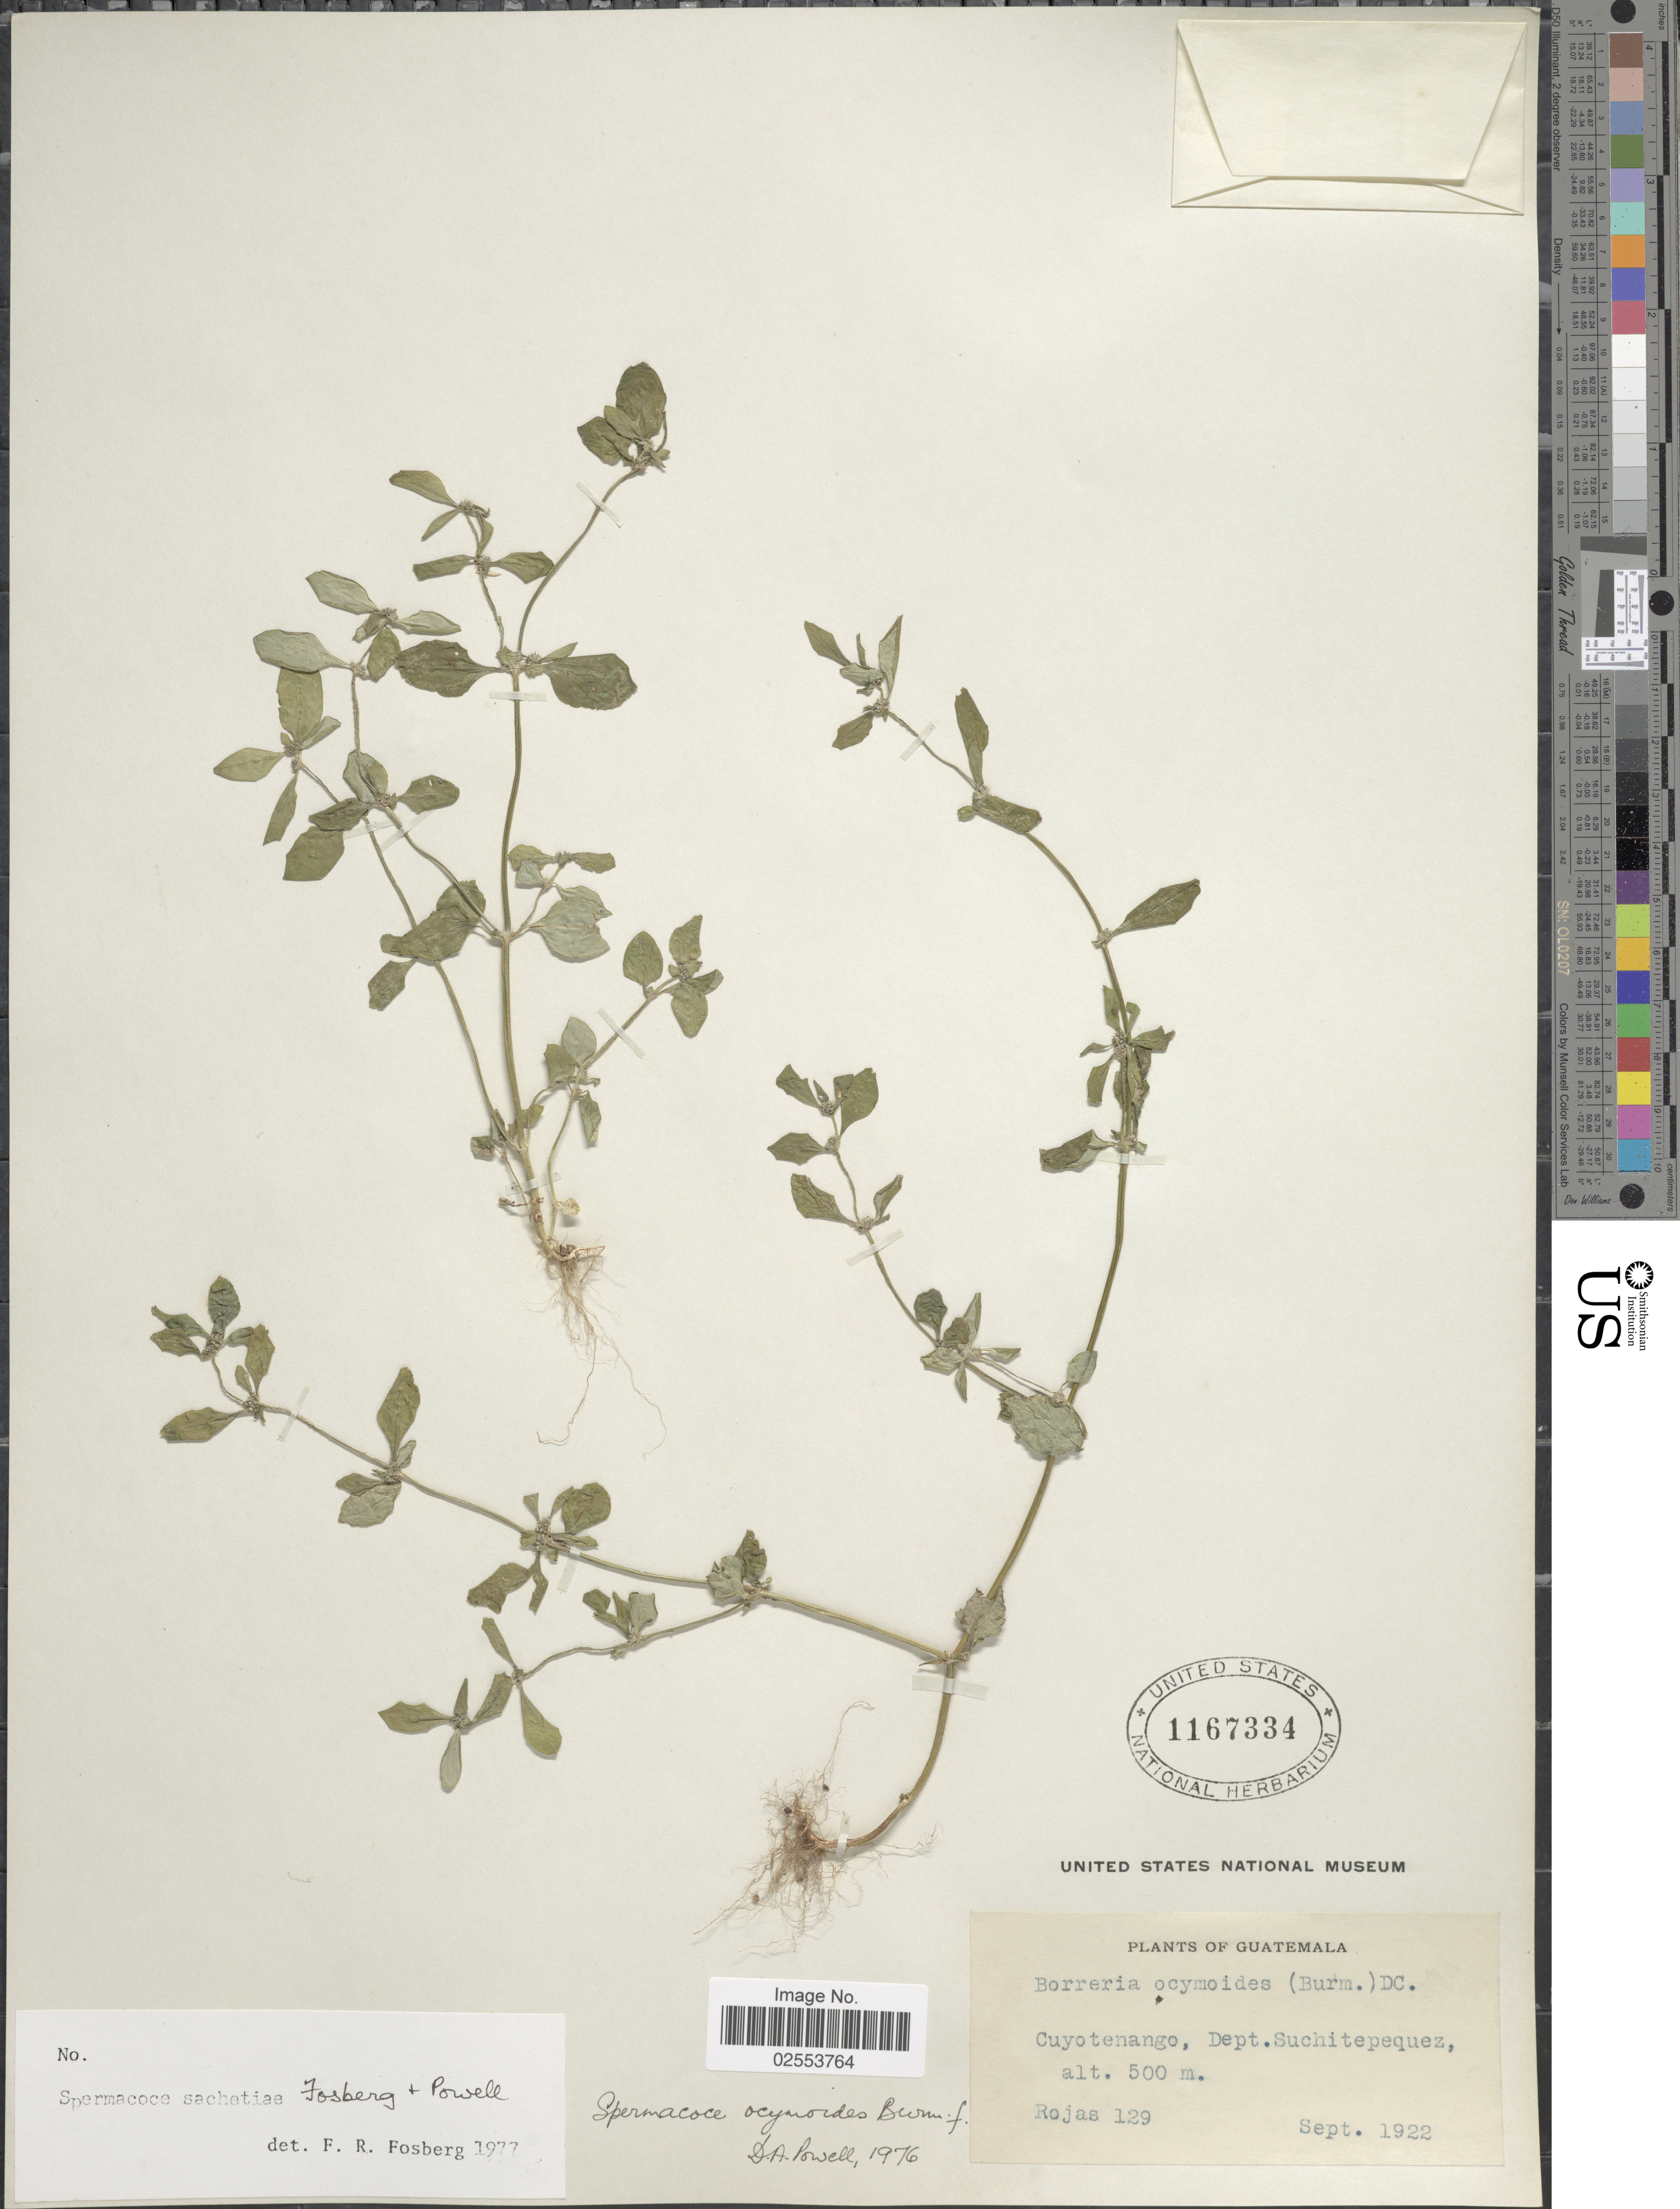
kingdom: Plantae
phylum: Tracheophyta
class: Magnoliopsida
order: Gentianales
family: Rubiaceae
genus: Spermacoce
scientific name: Spermacoce sachetiae Fosberg & D.A. Powell sp. nov. ined.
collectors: Rojas, --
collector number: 129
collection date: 1922-09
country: Guatemala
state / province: Suchitepéquez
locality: Cuyotenango.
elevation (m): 500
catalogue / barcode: US 1167334